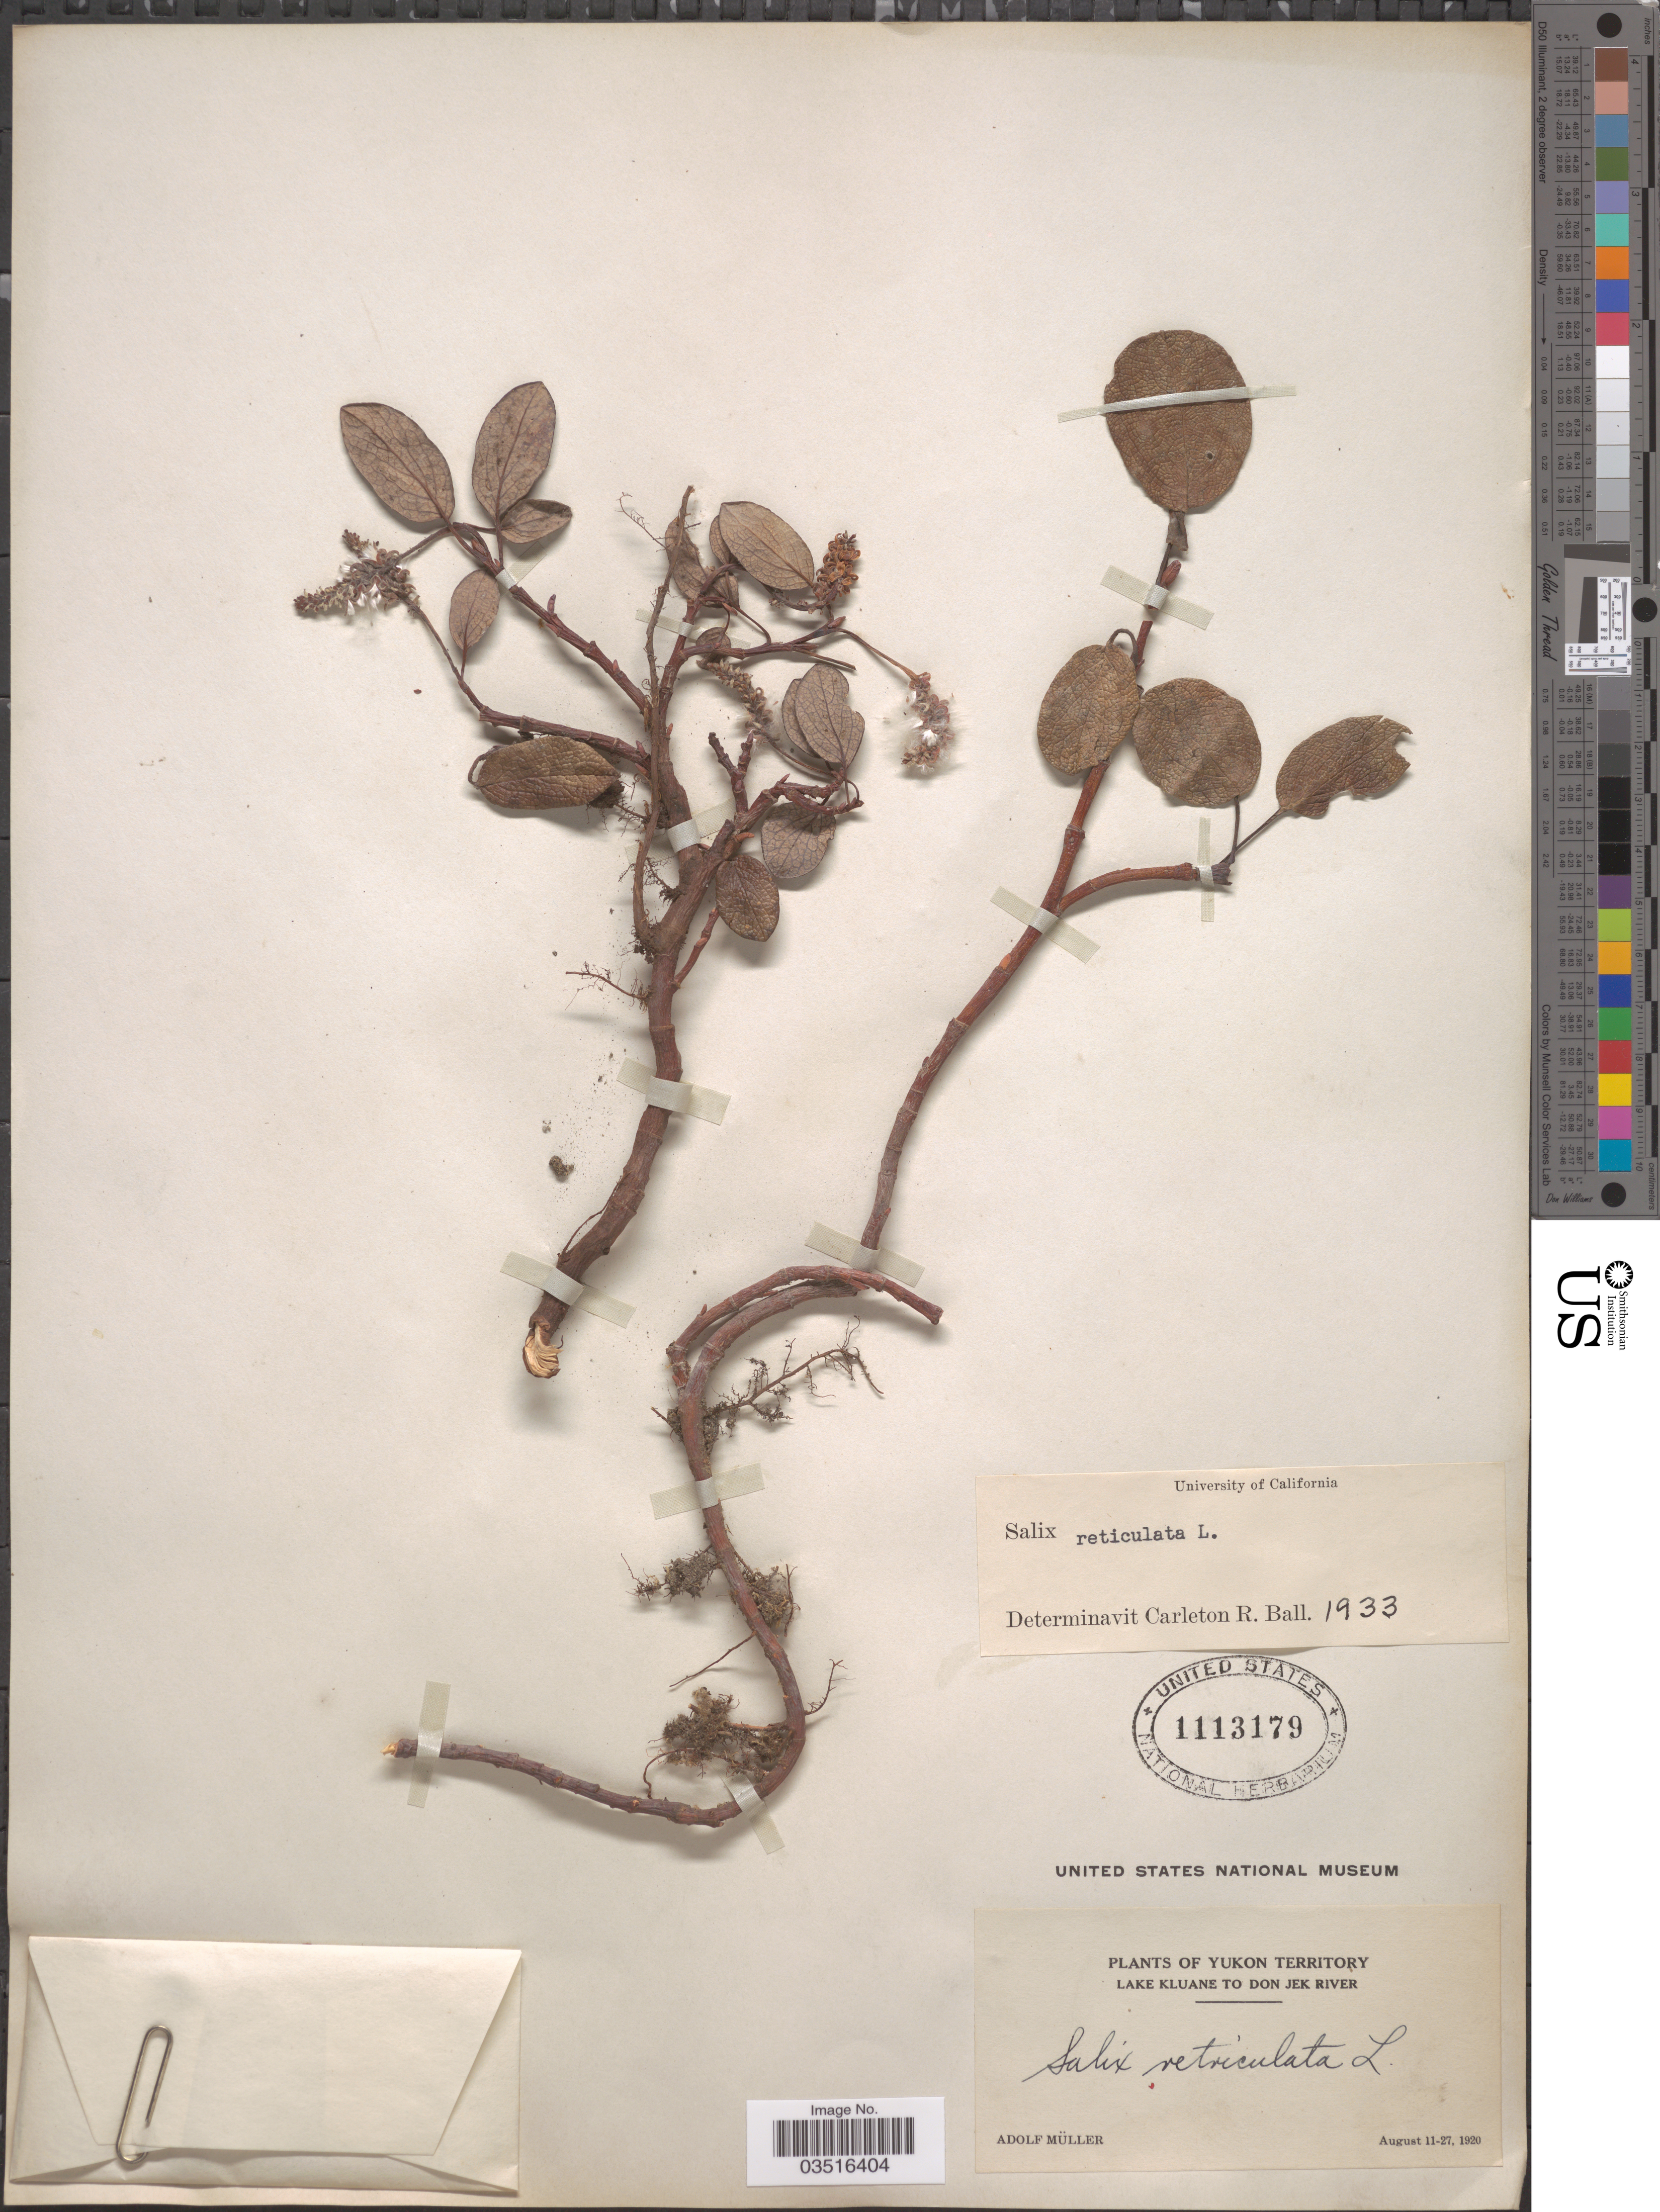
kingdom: Plantae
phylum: Tracheophyta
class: Magnoliopsida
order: Malpighiales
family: Salicaceae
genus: Salix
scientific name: Salix reticulata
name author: L.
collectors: A. Muller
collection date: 1920-08-11/1920-08-27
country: Canada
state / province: Yukon Territory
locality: Lake Kluane to Don Jek River.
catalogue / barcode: US 1113179